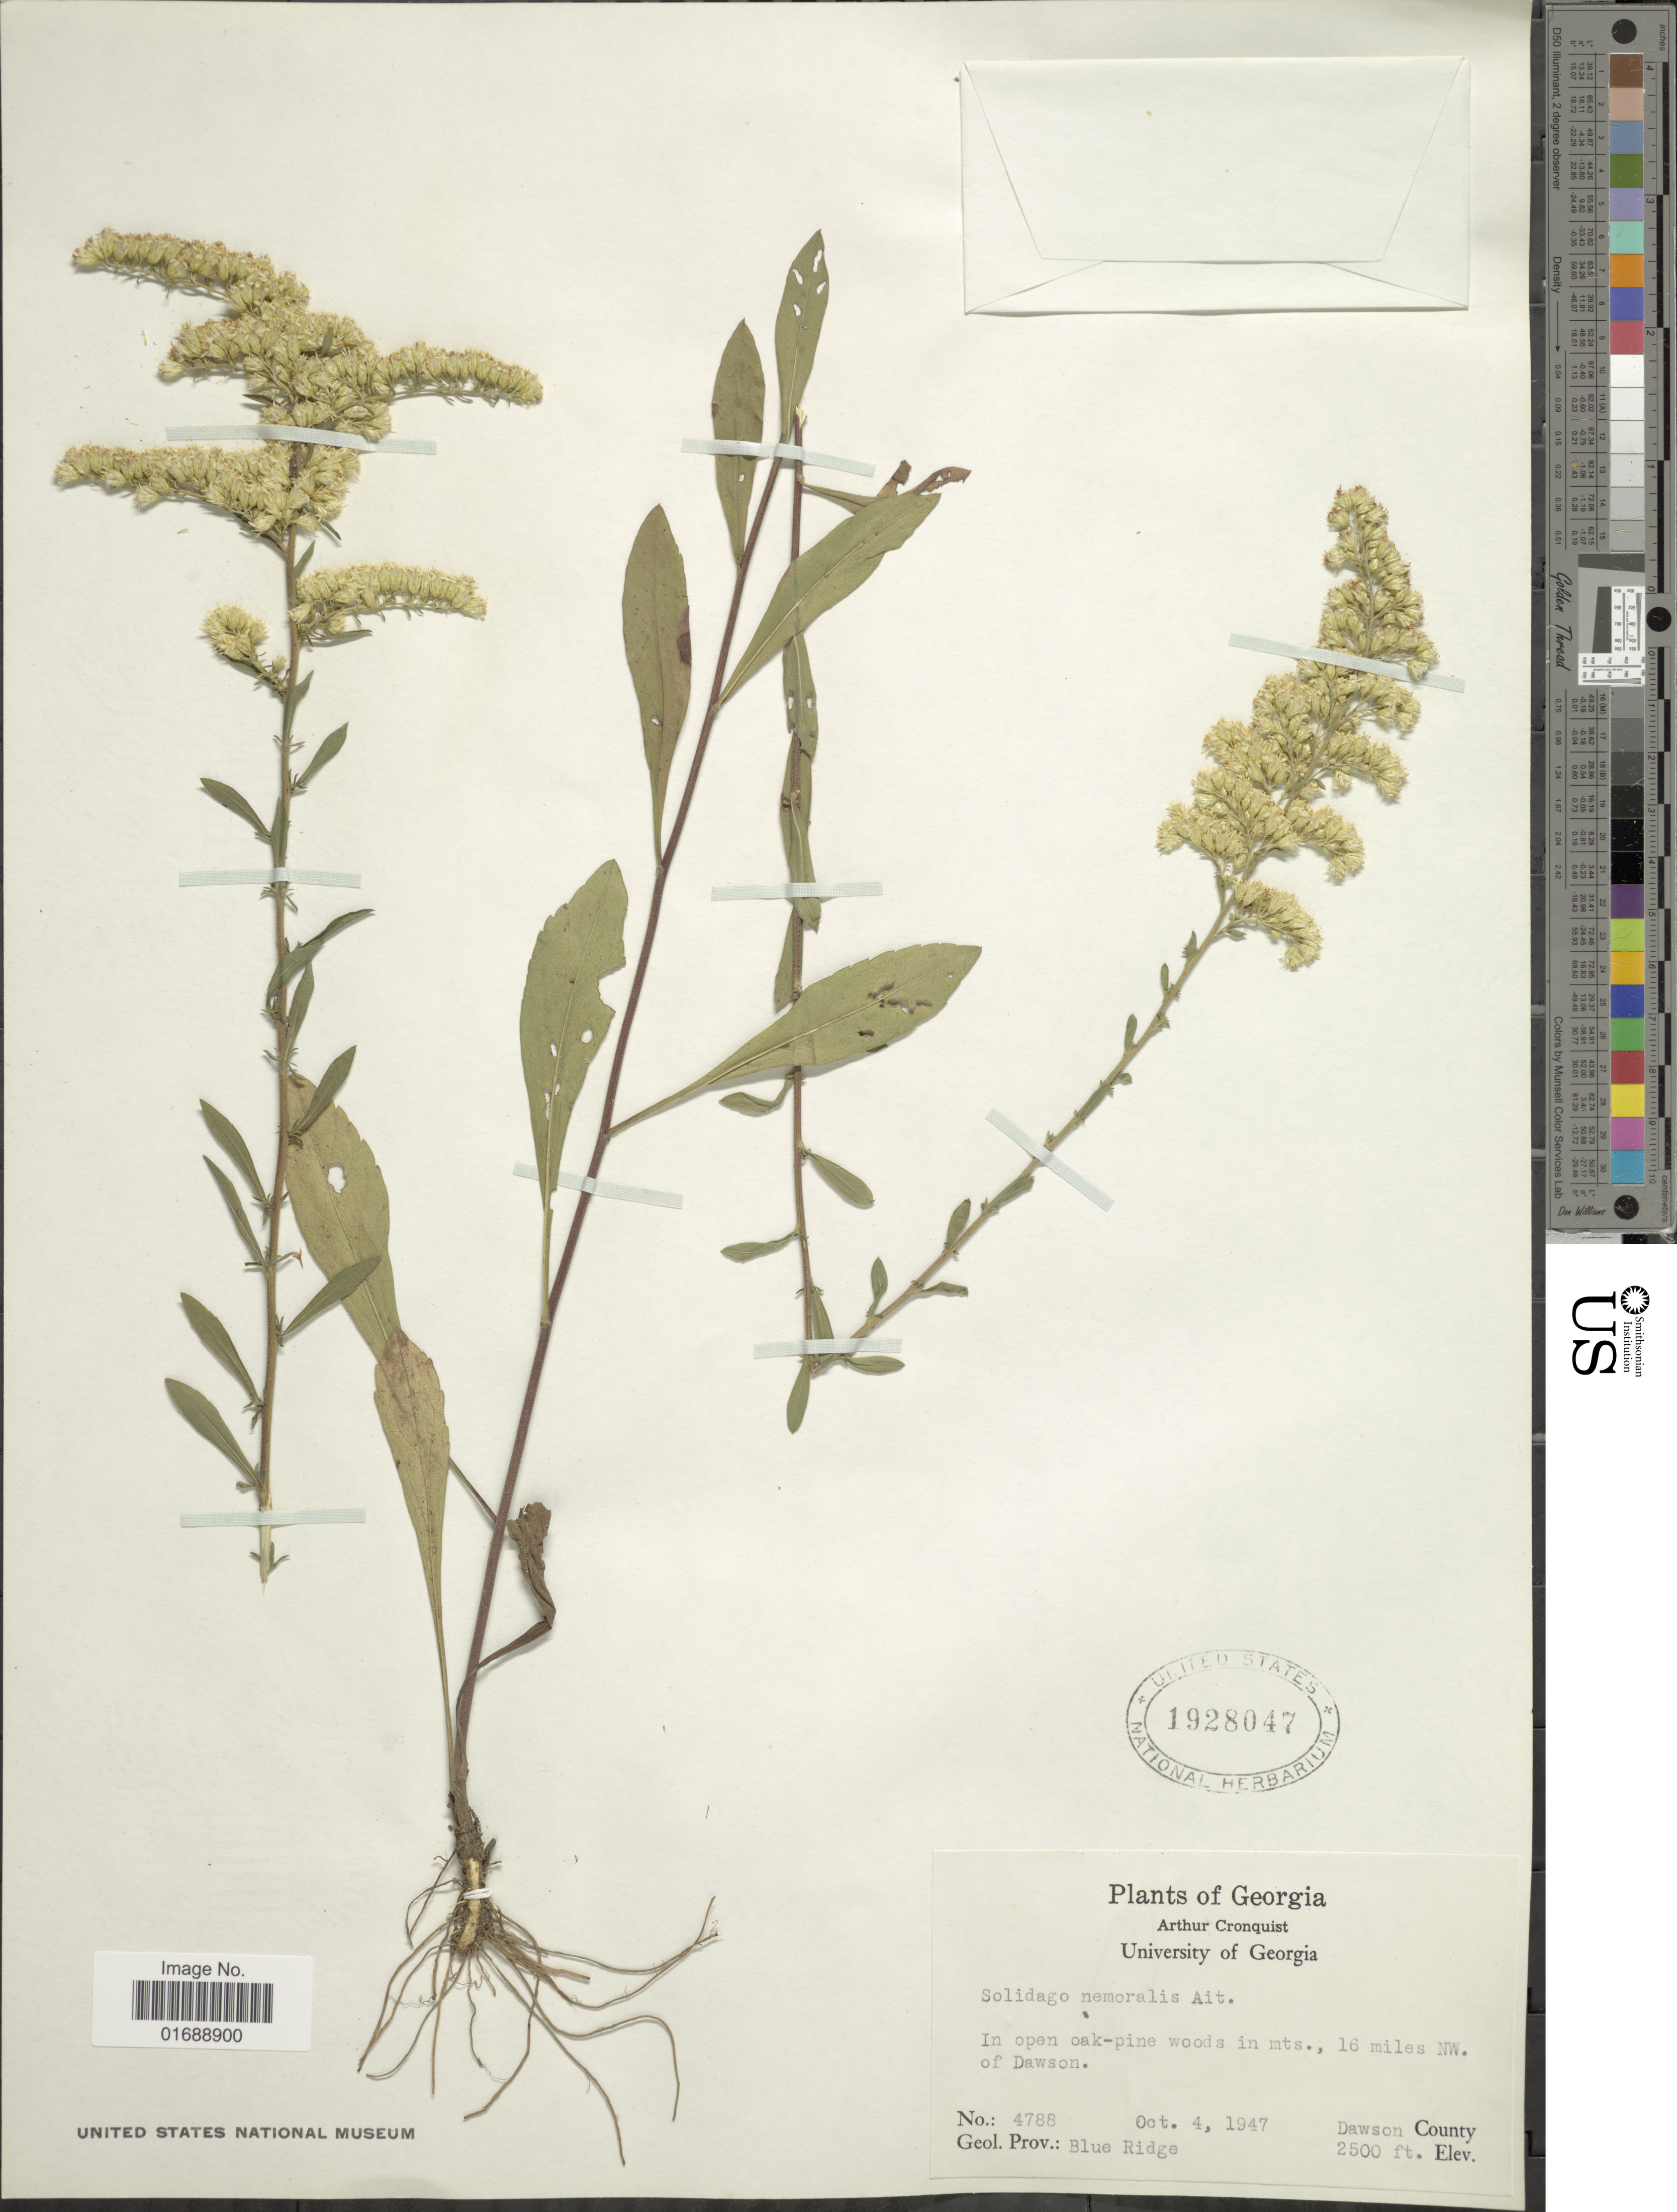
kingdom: Plantae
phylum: Tracheophyta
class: Magnoliopsida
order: Asterales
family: Asteraceae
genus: Solidago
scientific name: Solidago nemoralis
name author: Aiton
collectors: A. J. Cronquist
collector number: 4788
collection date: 1947-10-04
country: United States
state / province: Georgia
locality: In open-pine woods in mts., 16 miles NW. of Dawson, Dawson County, Geol.Prov.: Blue Ridge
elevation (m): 762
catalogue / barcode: US 1928047